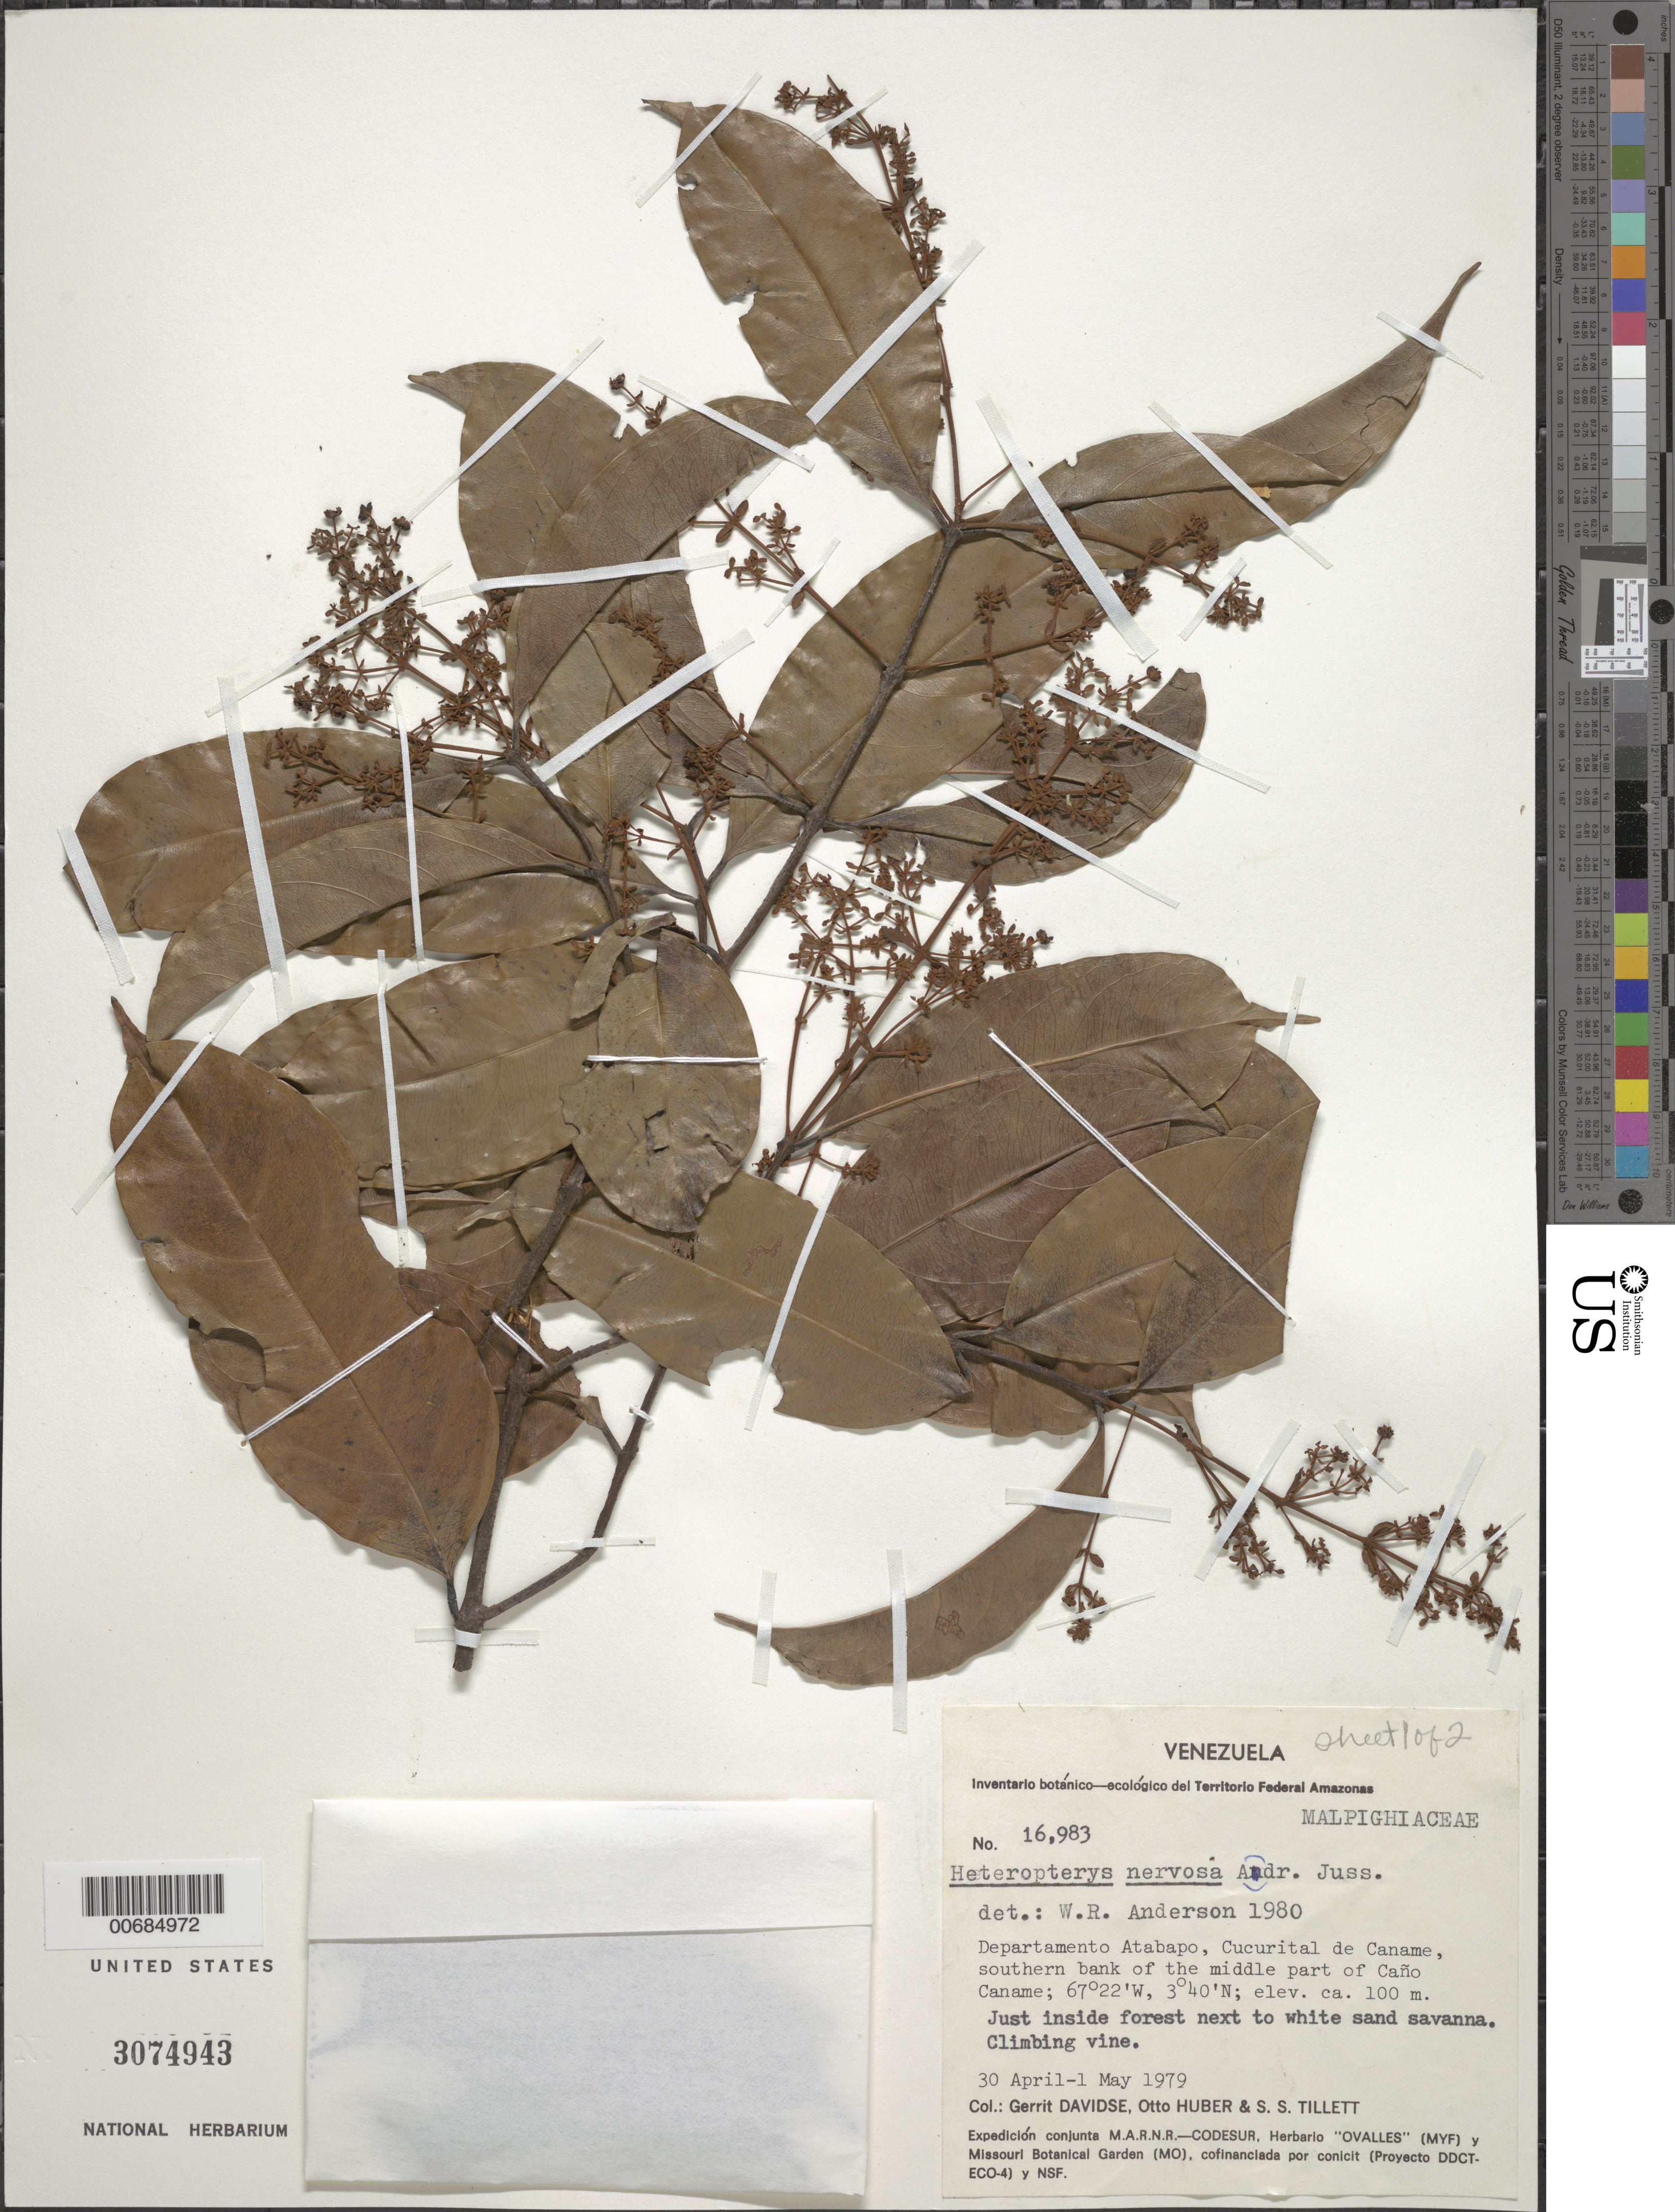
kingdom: Plantae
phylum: Tracheophyta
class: Magnoliopsida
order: Malpighiales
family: Malpighiaceae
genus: Heteropterys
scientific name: Heteropterys nervosa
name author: A. Juss.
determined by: Anderson, W. R., (MICH), University of Michigan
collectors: G. Davidse, O. Huber & S. S. Tillett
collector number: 16983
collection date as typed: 30-Apr-79 to 1-May-79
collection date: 1979-04-30/1979-05-01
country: Venezuela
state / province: Amazonas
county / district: Atabapo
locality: Cucurital de Caname, southern bank of the middle part of Caño Caname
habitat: Forest near white sand savanna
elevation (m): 100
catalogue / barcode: US 3074943